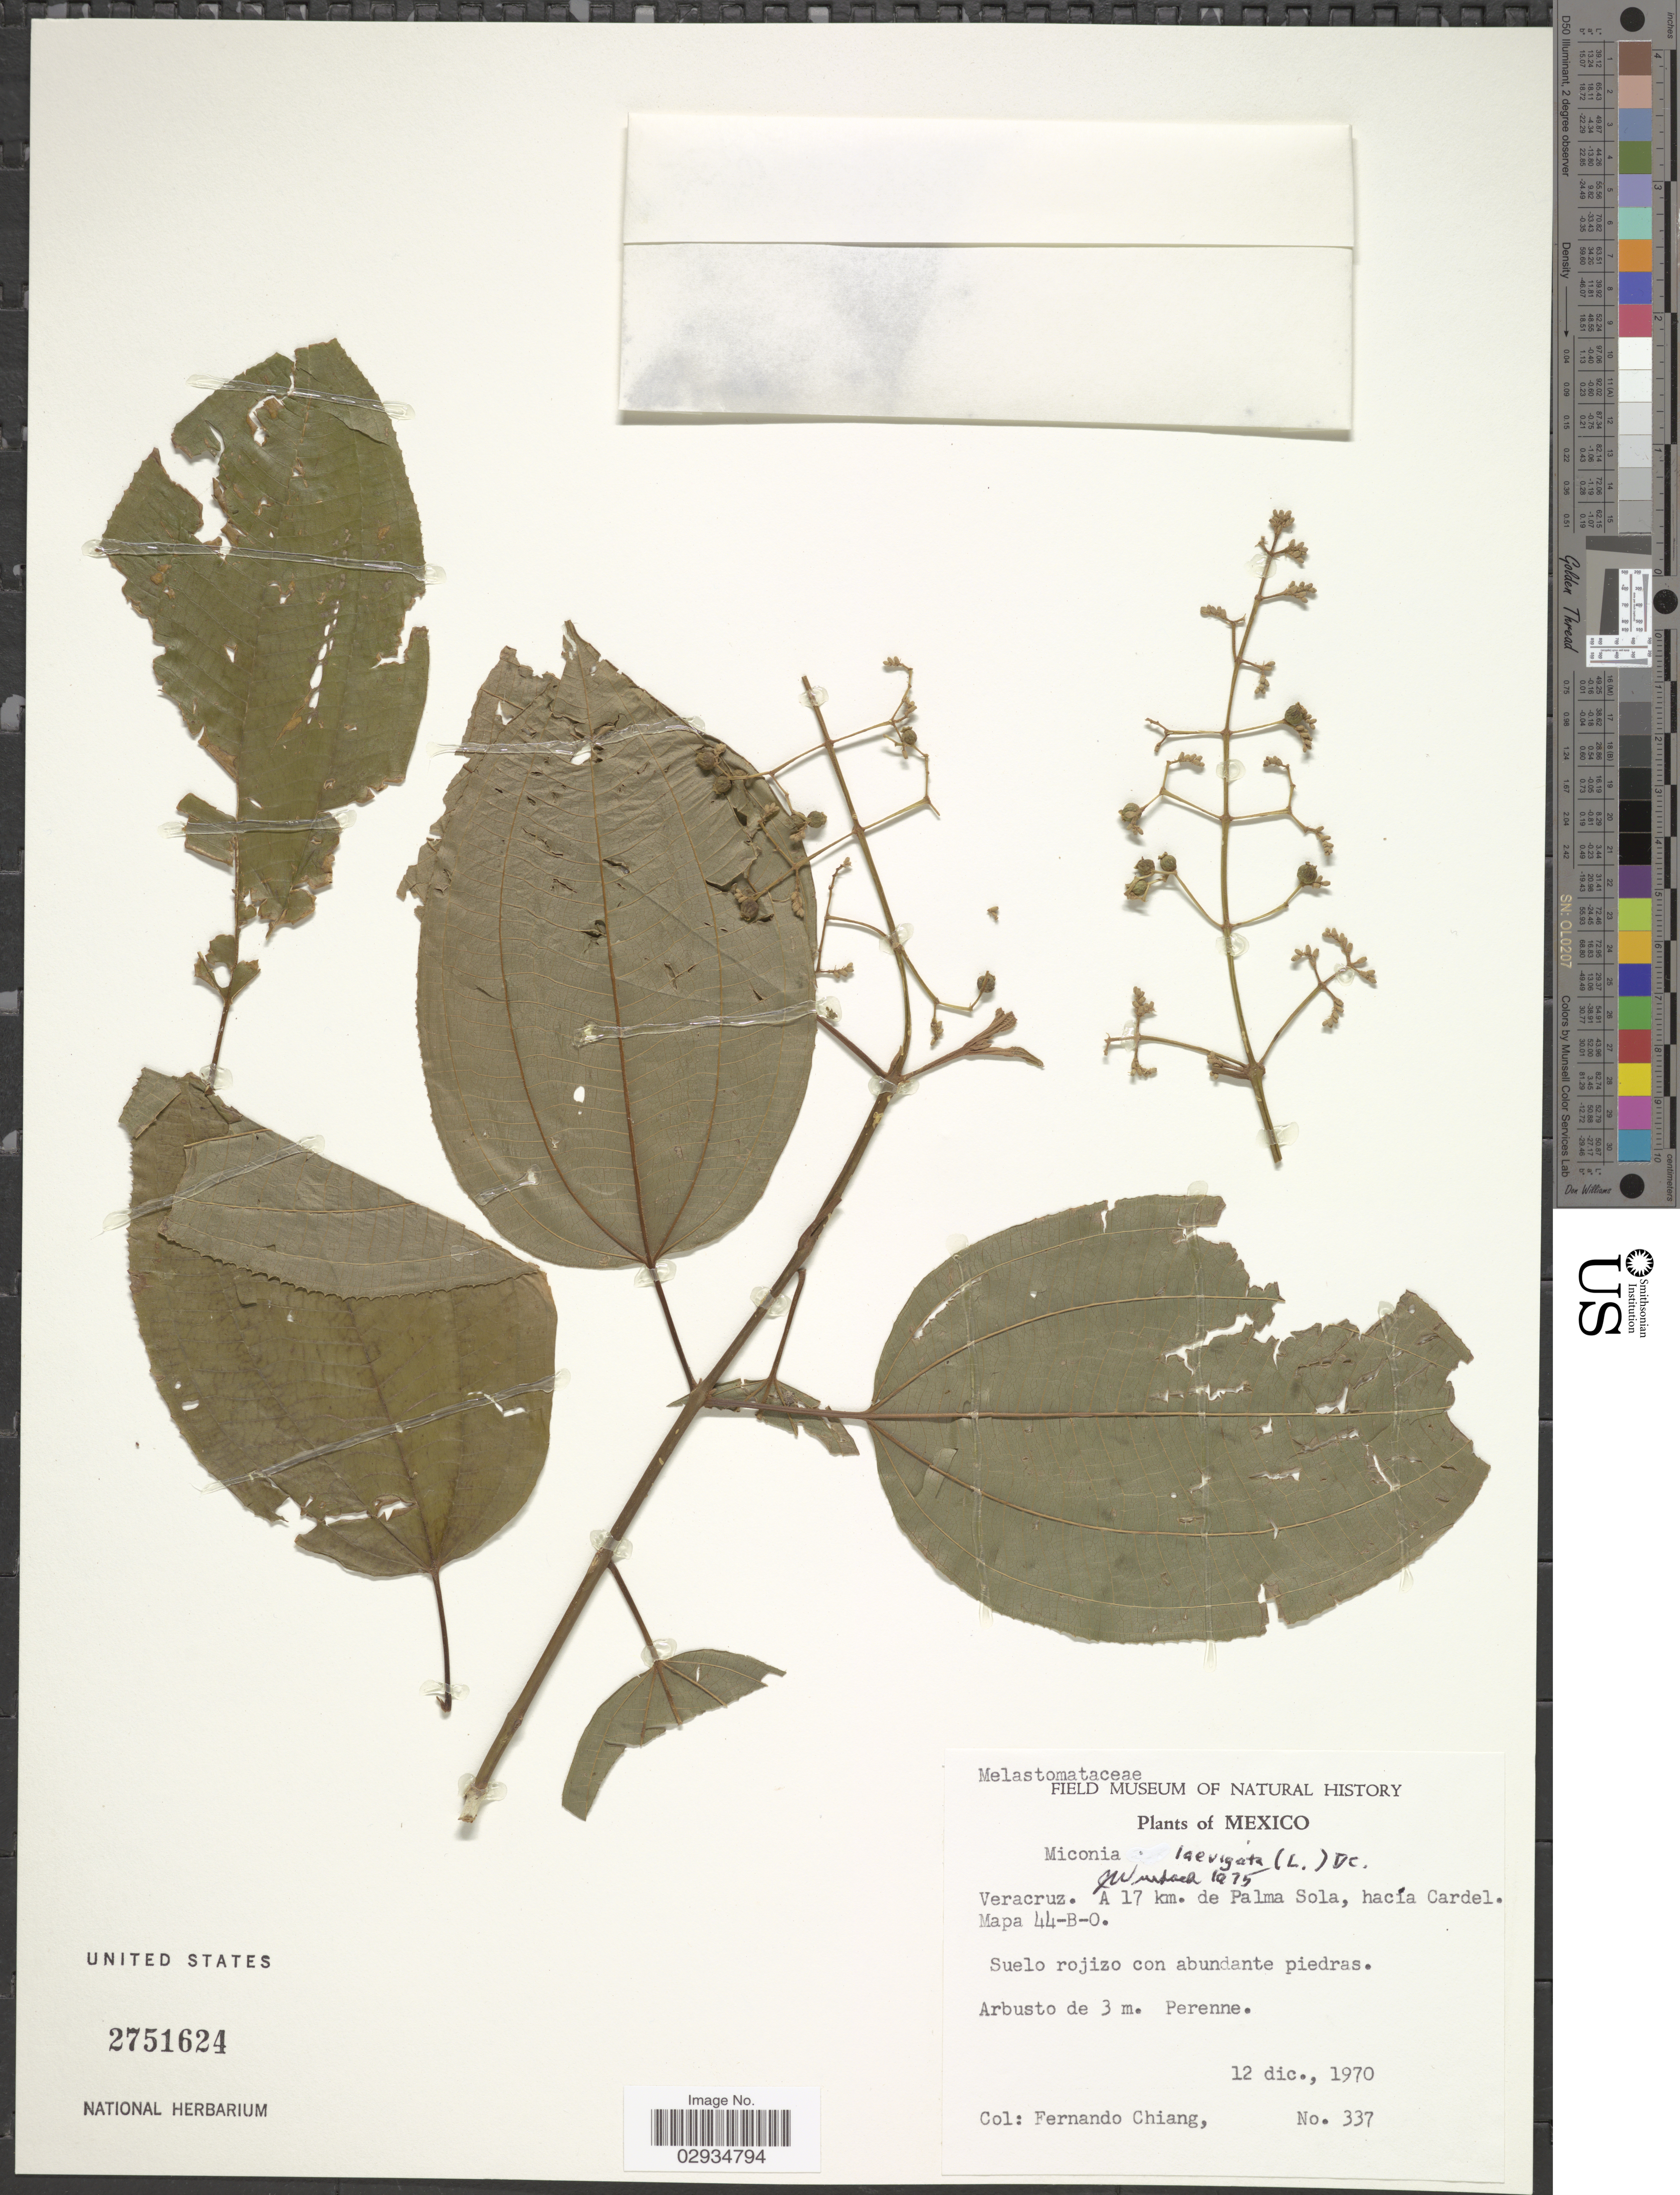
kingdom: Plantae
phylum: Tracheophyta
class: Magnoliopsida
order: Myrtales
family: Melastomataceae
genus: Miconia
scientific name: Miconia laevigata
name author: (L.) D. Don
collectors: F. Chiang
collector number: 337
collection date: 1970-12-12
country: Mexico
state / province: Veracruz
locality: Veracruz. A 17 km. de Palma Sola, hacía Cardel. Mapa 44-B-O.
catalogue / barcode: US 2751624